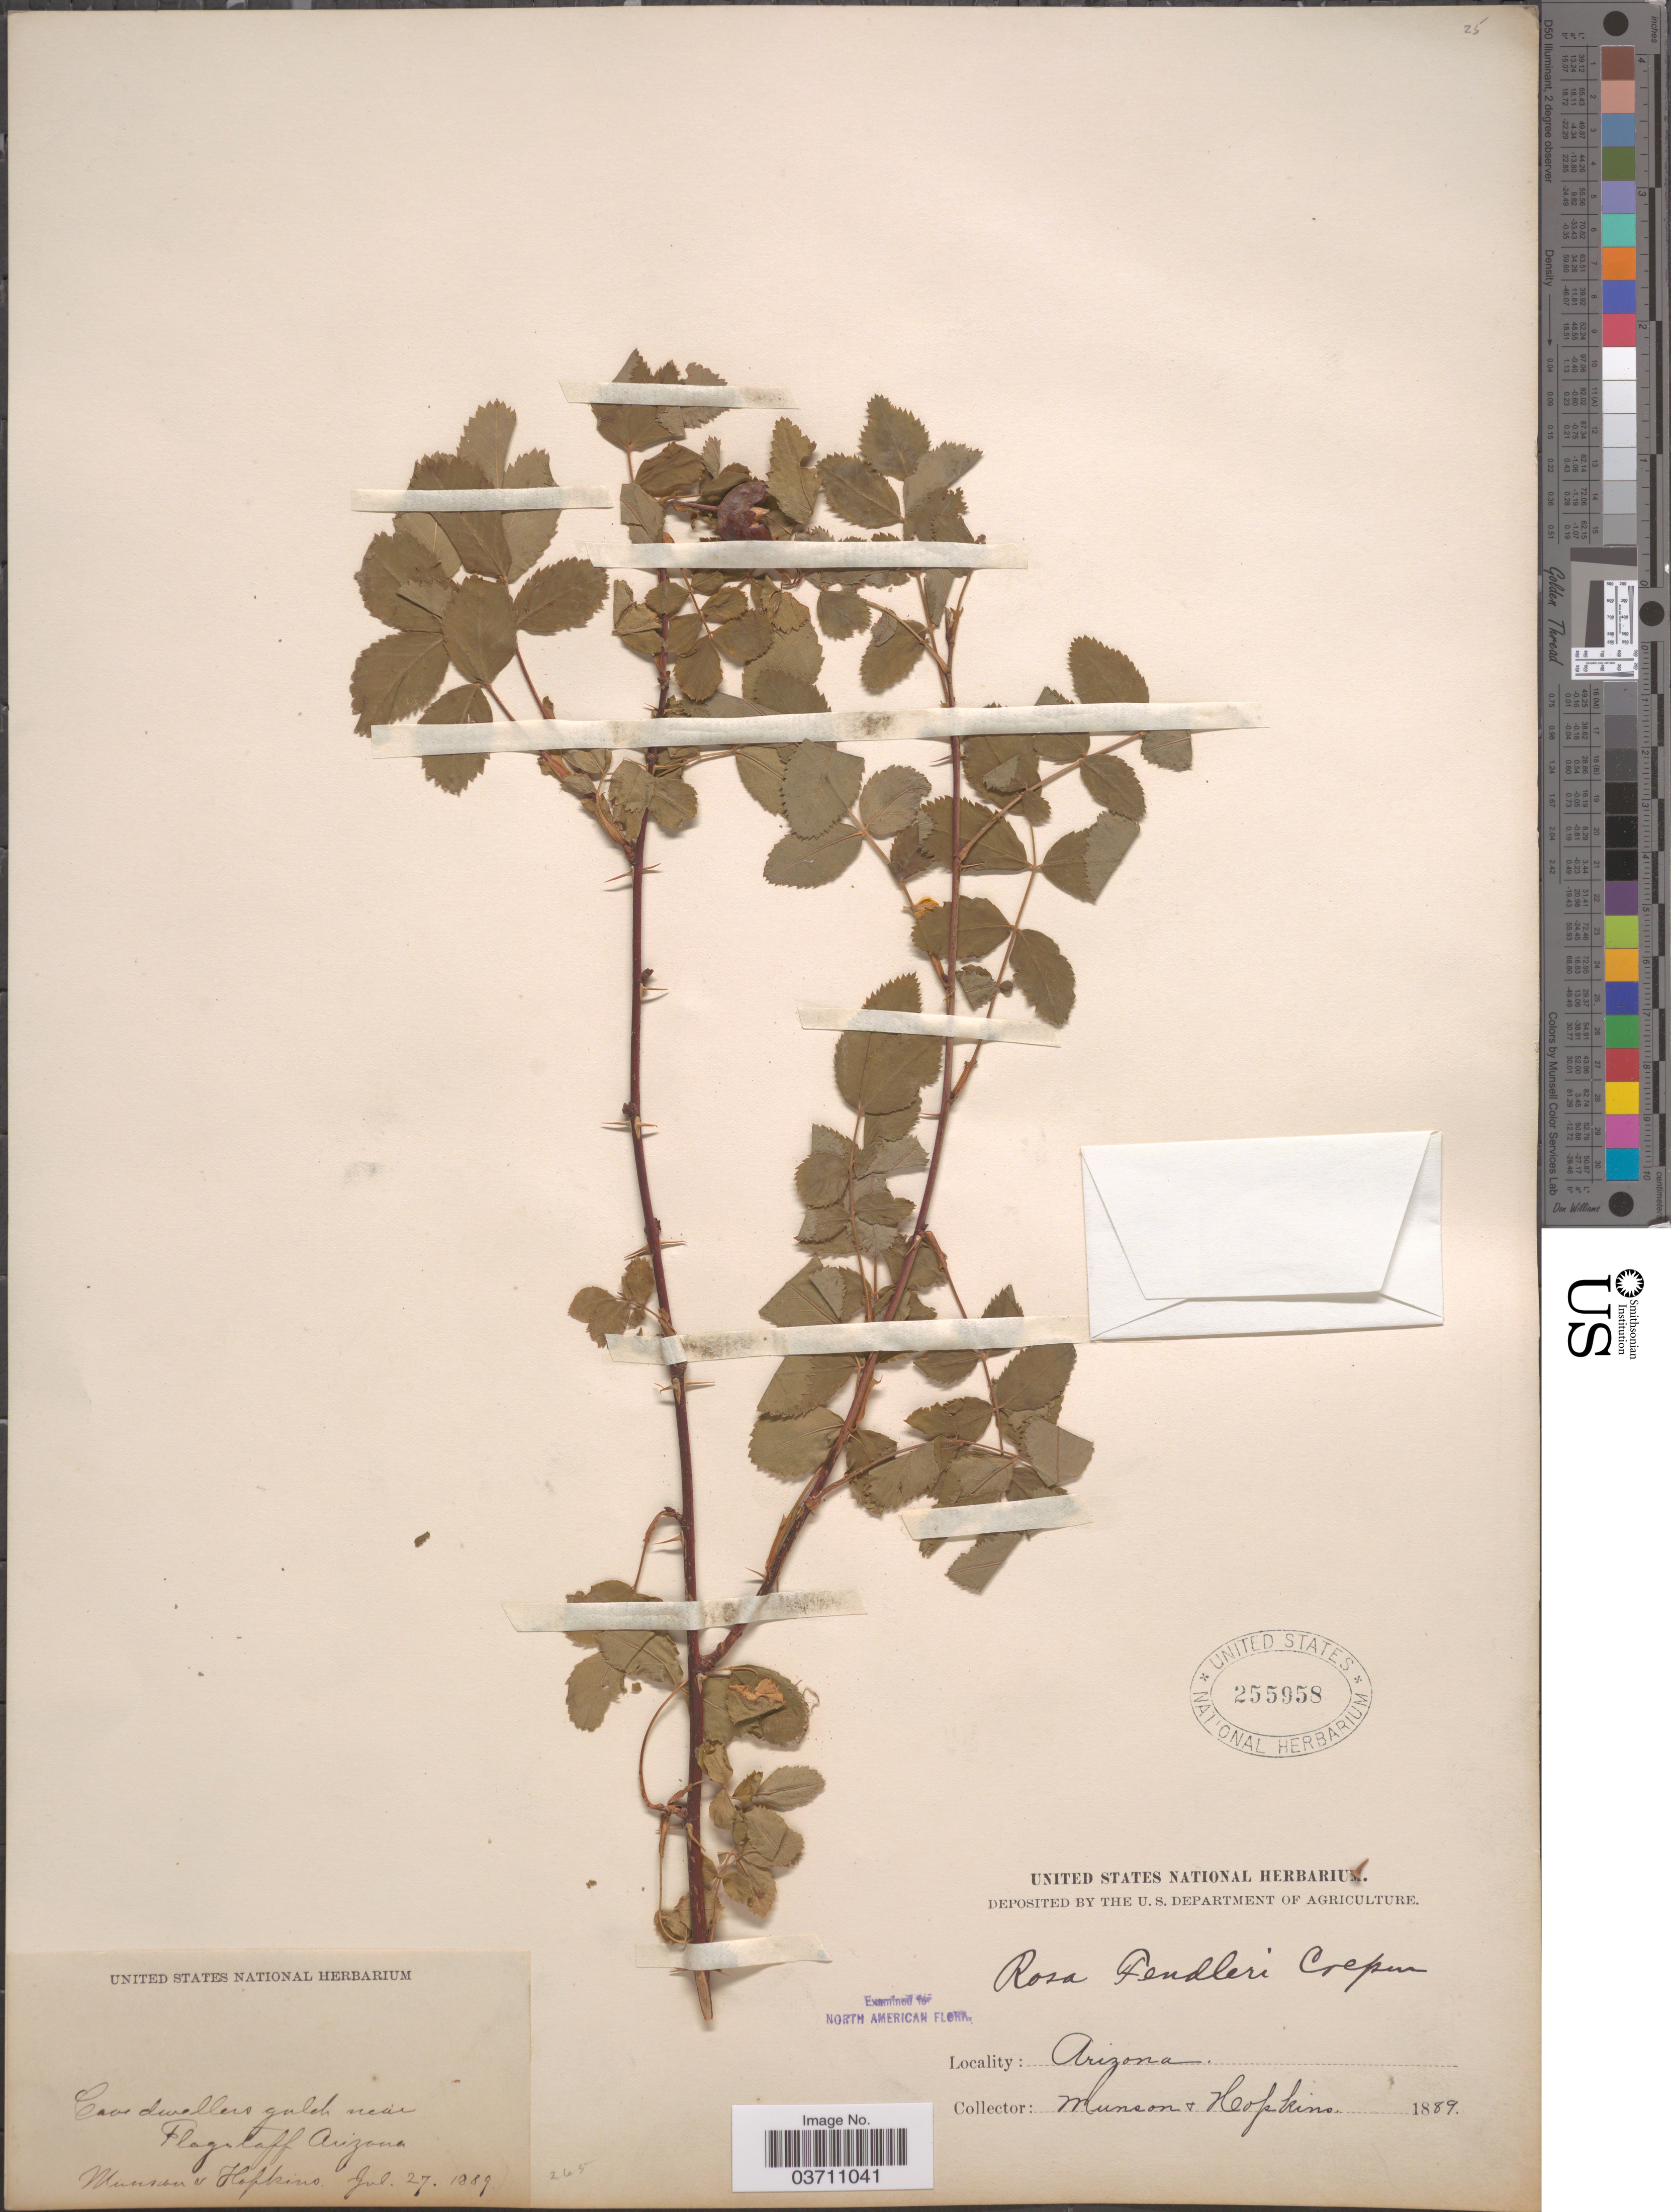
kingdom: Plantae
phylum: Tracheophyta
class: Magnoliopsida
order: Rosales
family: Rosaceae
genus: Rosa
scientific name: Rosa fendleri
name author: Crép.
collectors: -. Munson & -- Hopkins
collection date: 1889-07-27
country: United States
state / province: Arizona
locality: Cave dwellers gulch near Flagstaff.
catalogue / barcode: US 255958